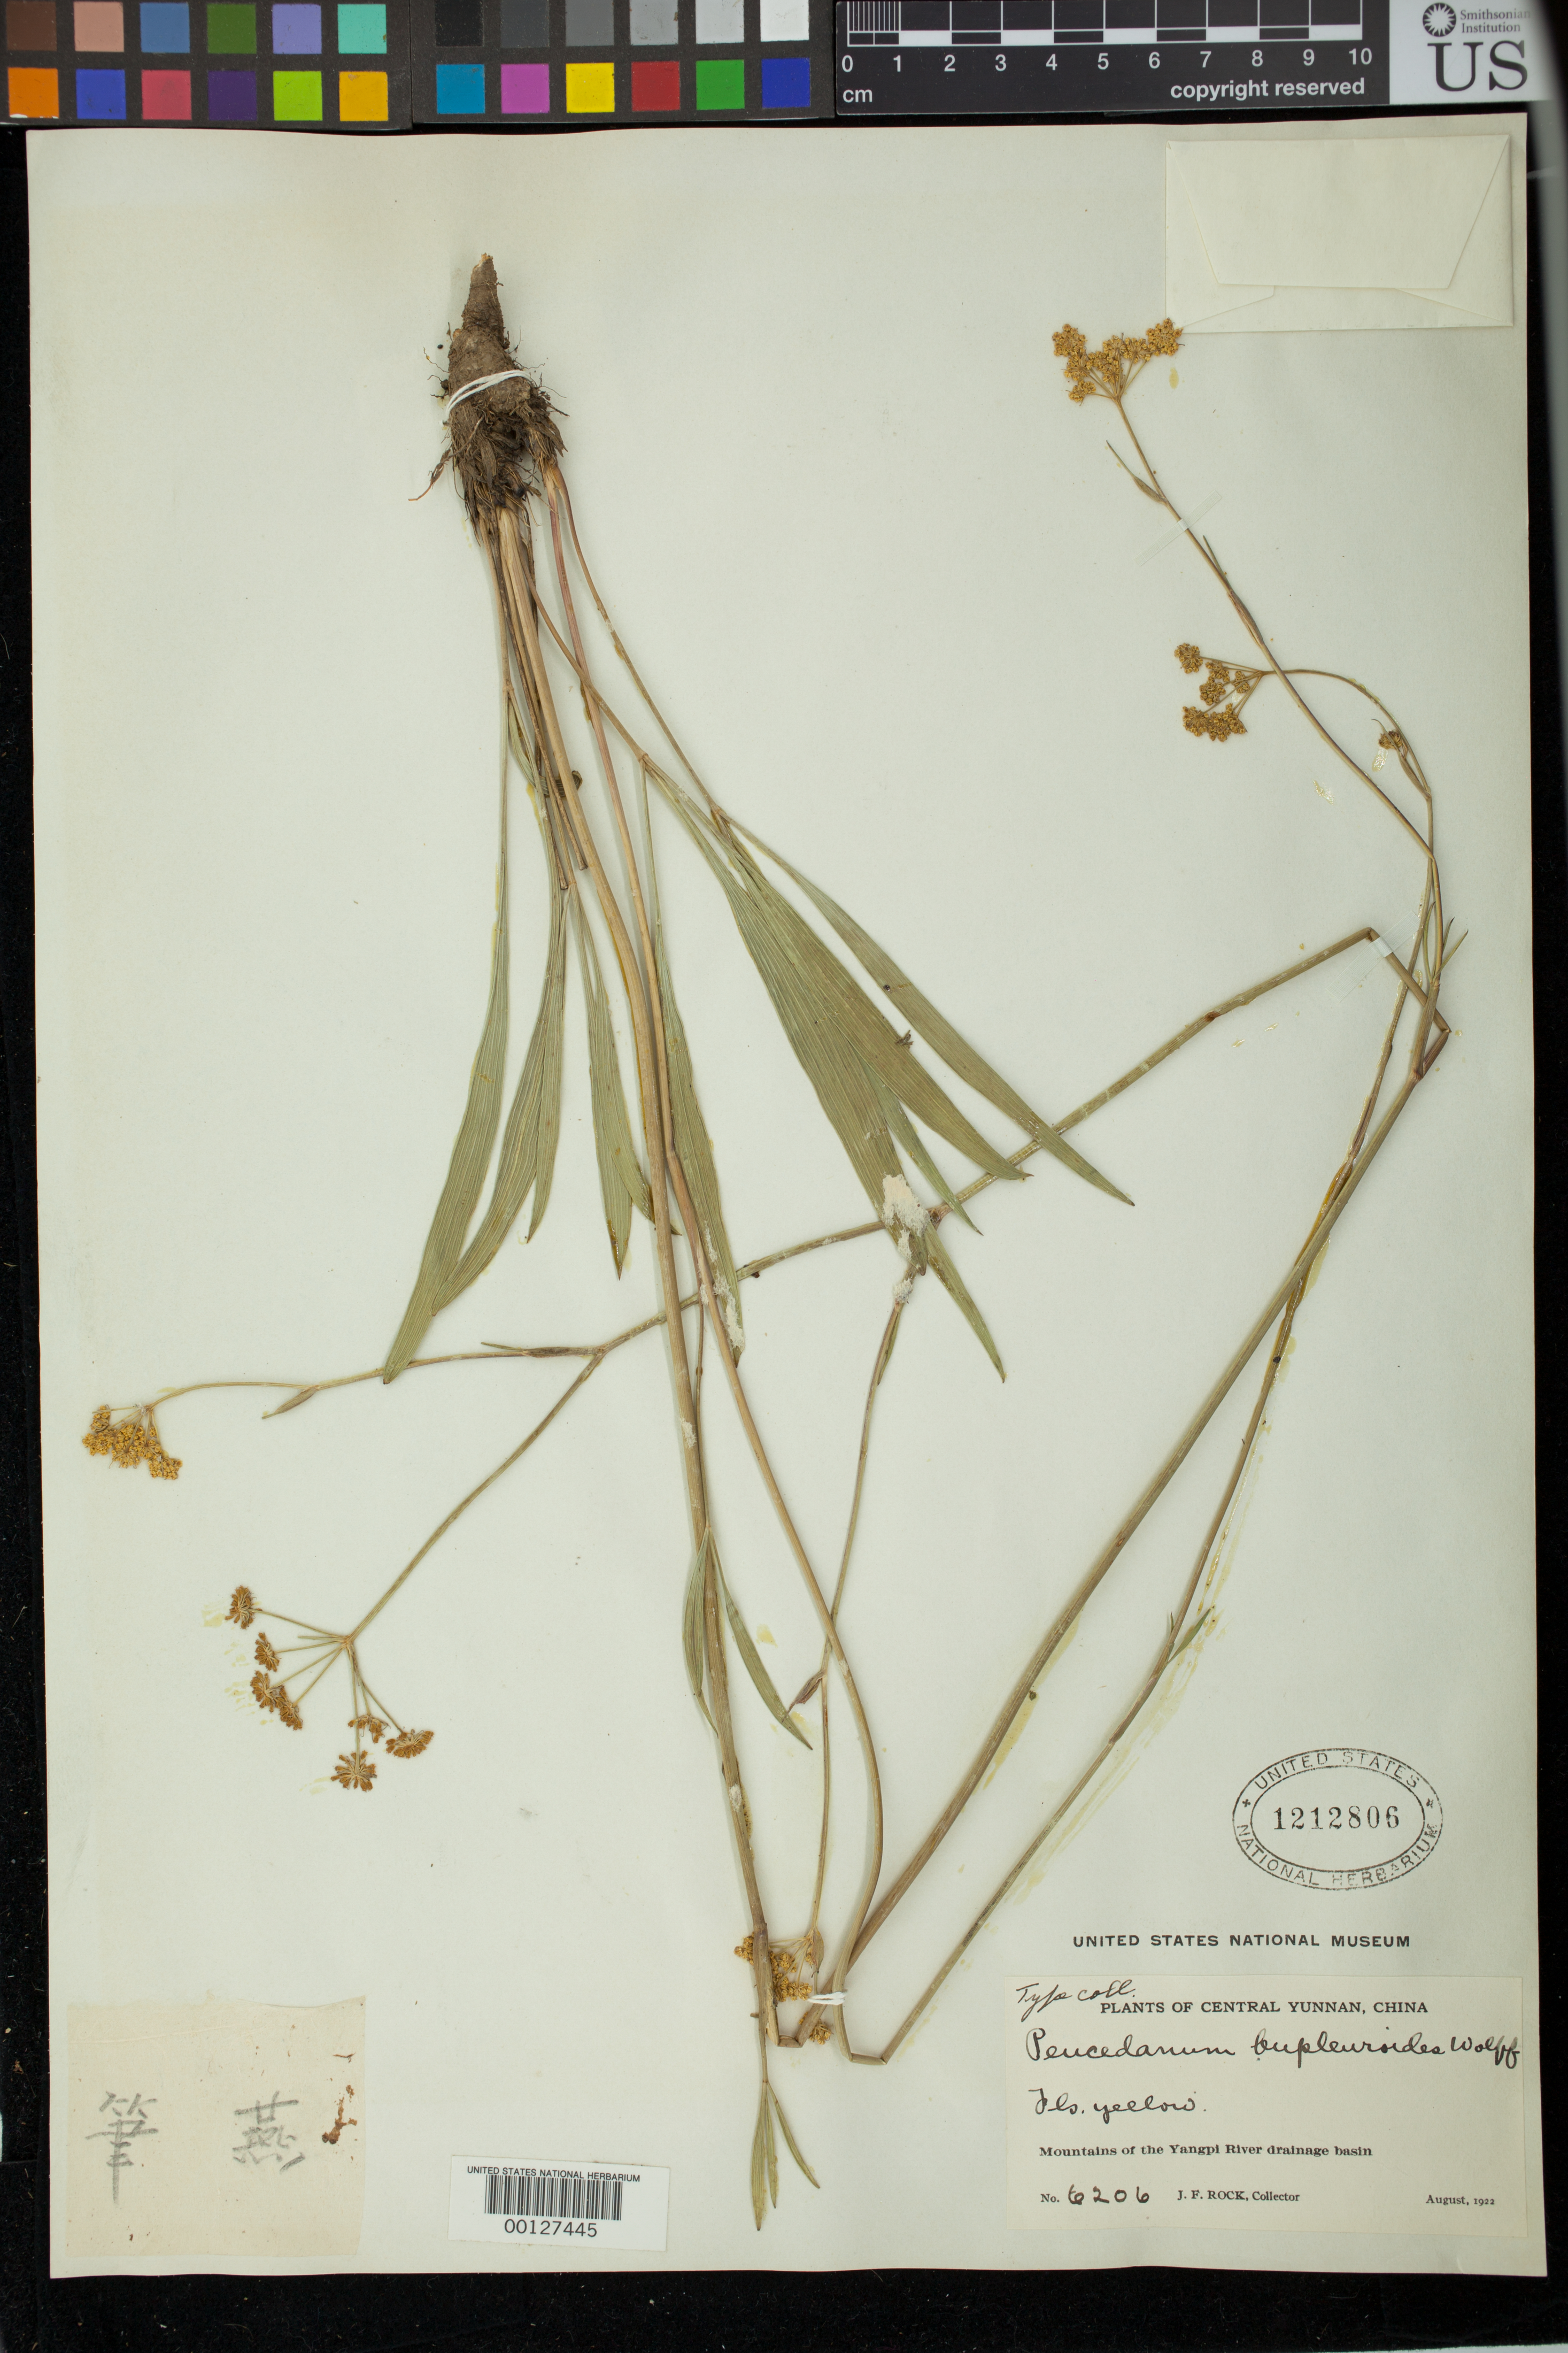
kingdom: Plantae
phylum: Tracheophyta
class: Magnoliopsida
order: Apiales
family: Apiaceae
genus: Peucedanum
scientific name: Peucedanum bupleuriforme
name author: H. Wolff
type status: Type Collection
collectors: J. F. Rock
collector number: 6206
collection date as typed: Aug 1922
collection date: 1922-08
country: China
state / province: Yunnan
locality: Mts. of Yangpi River Drainage.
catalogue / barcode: US 1212806